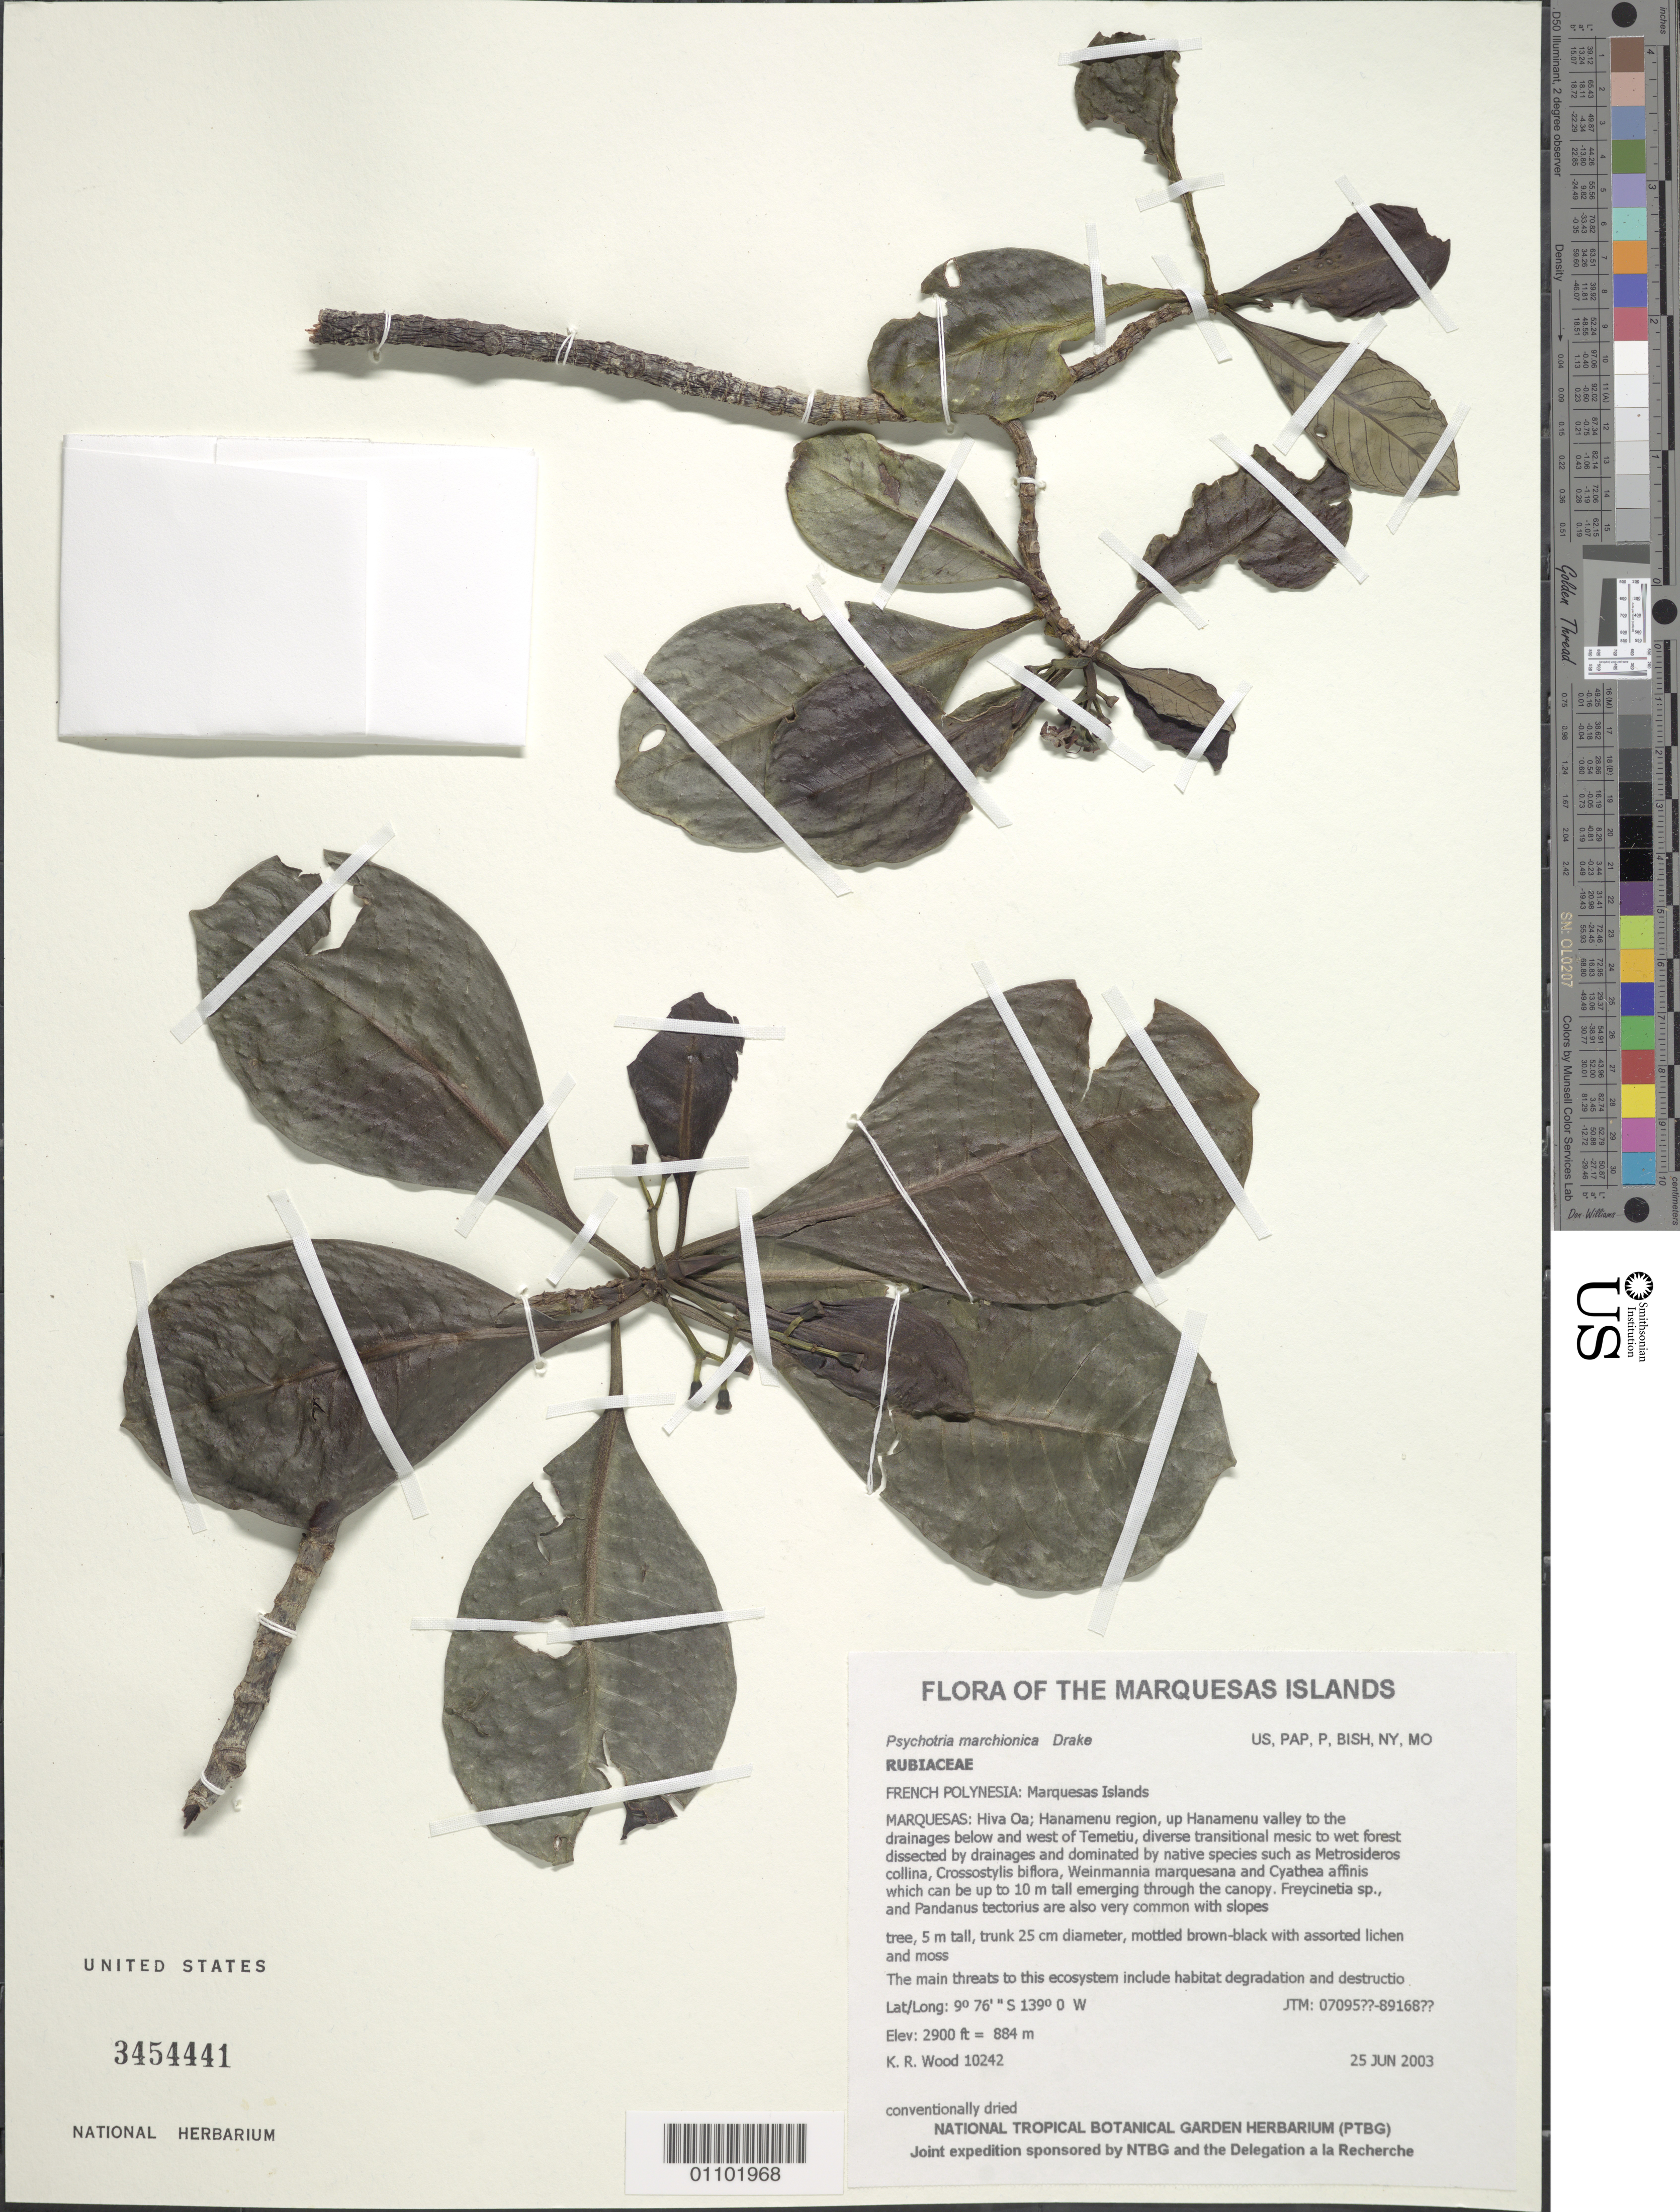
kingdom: Plantae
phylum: Tracheophyta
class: Magnoliopsida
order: Gentianales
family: Rubiaceae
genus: Psychotria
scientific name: Psychotria marchionica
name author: Drake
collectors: K. R. Wood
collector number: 10242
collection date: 2003-06-25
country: French Polynesia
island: Hiva Oa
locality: Hanamenu region, up Hanamenu valley to the drainages below and west of Temetiu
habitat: Diverse transitional mesic to wet forest dissected by drainages. Upper slope and crest, W aspect, moderate slope, open, mesic to wet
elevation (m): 884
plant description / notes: Habitat degradation and destruction by feral pigs, catastrophic extinction through environmental events, predation by rats that eat seeds, competition with non-native plant taxa such as, Ageratum conyzoides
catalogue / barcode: US 3454441